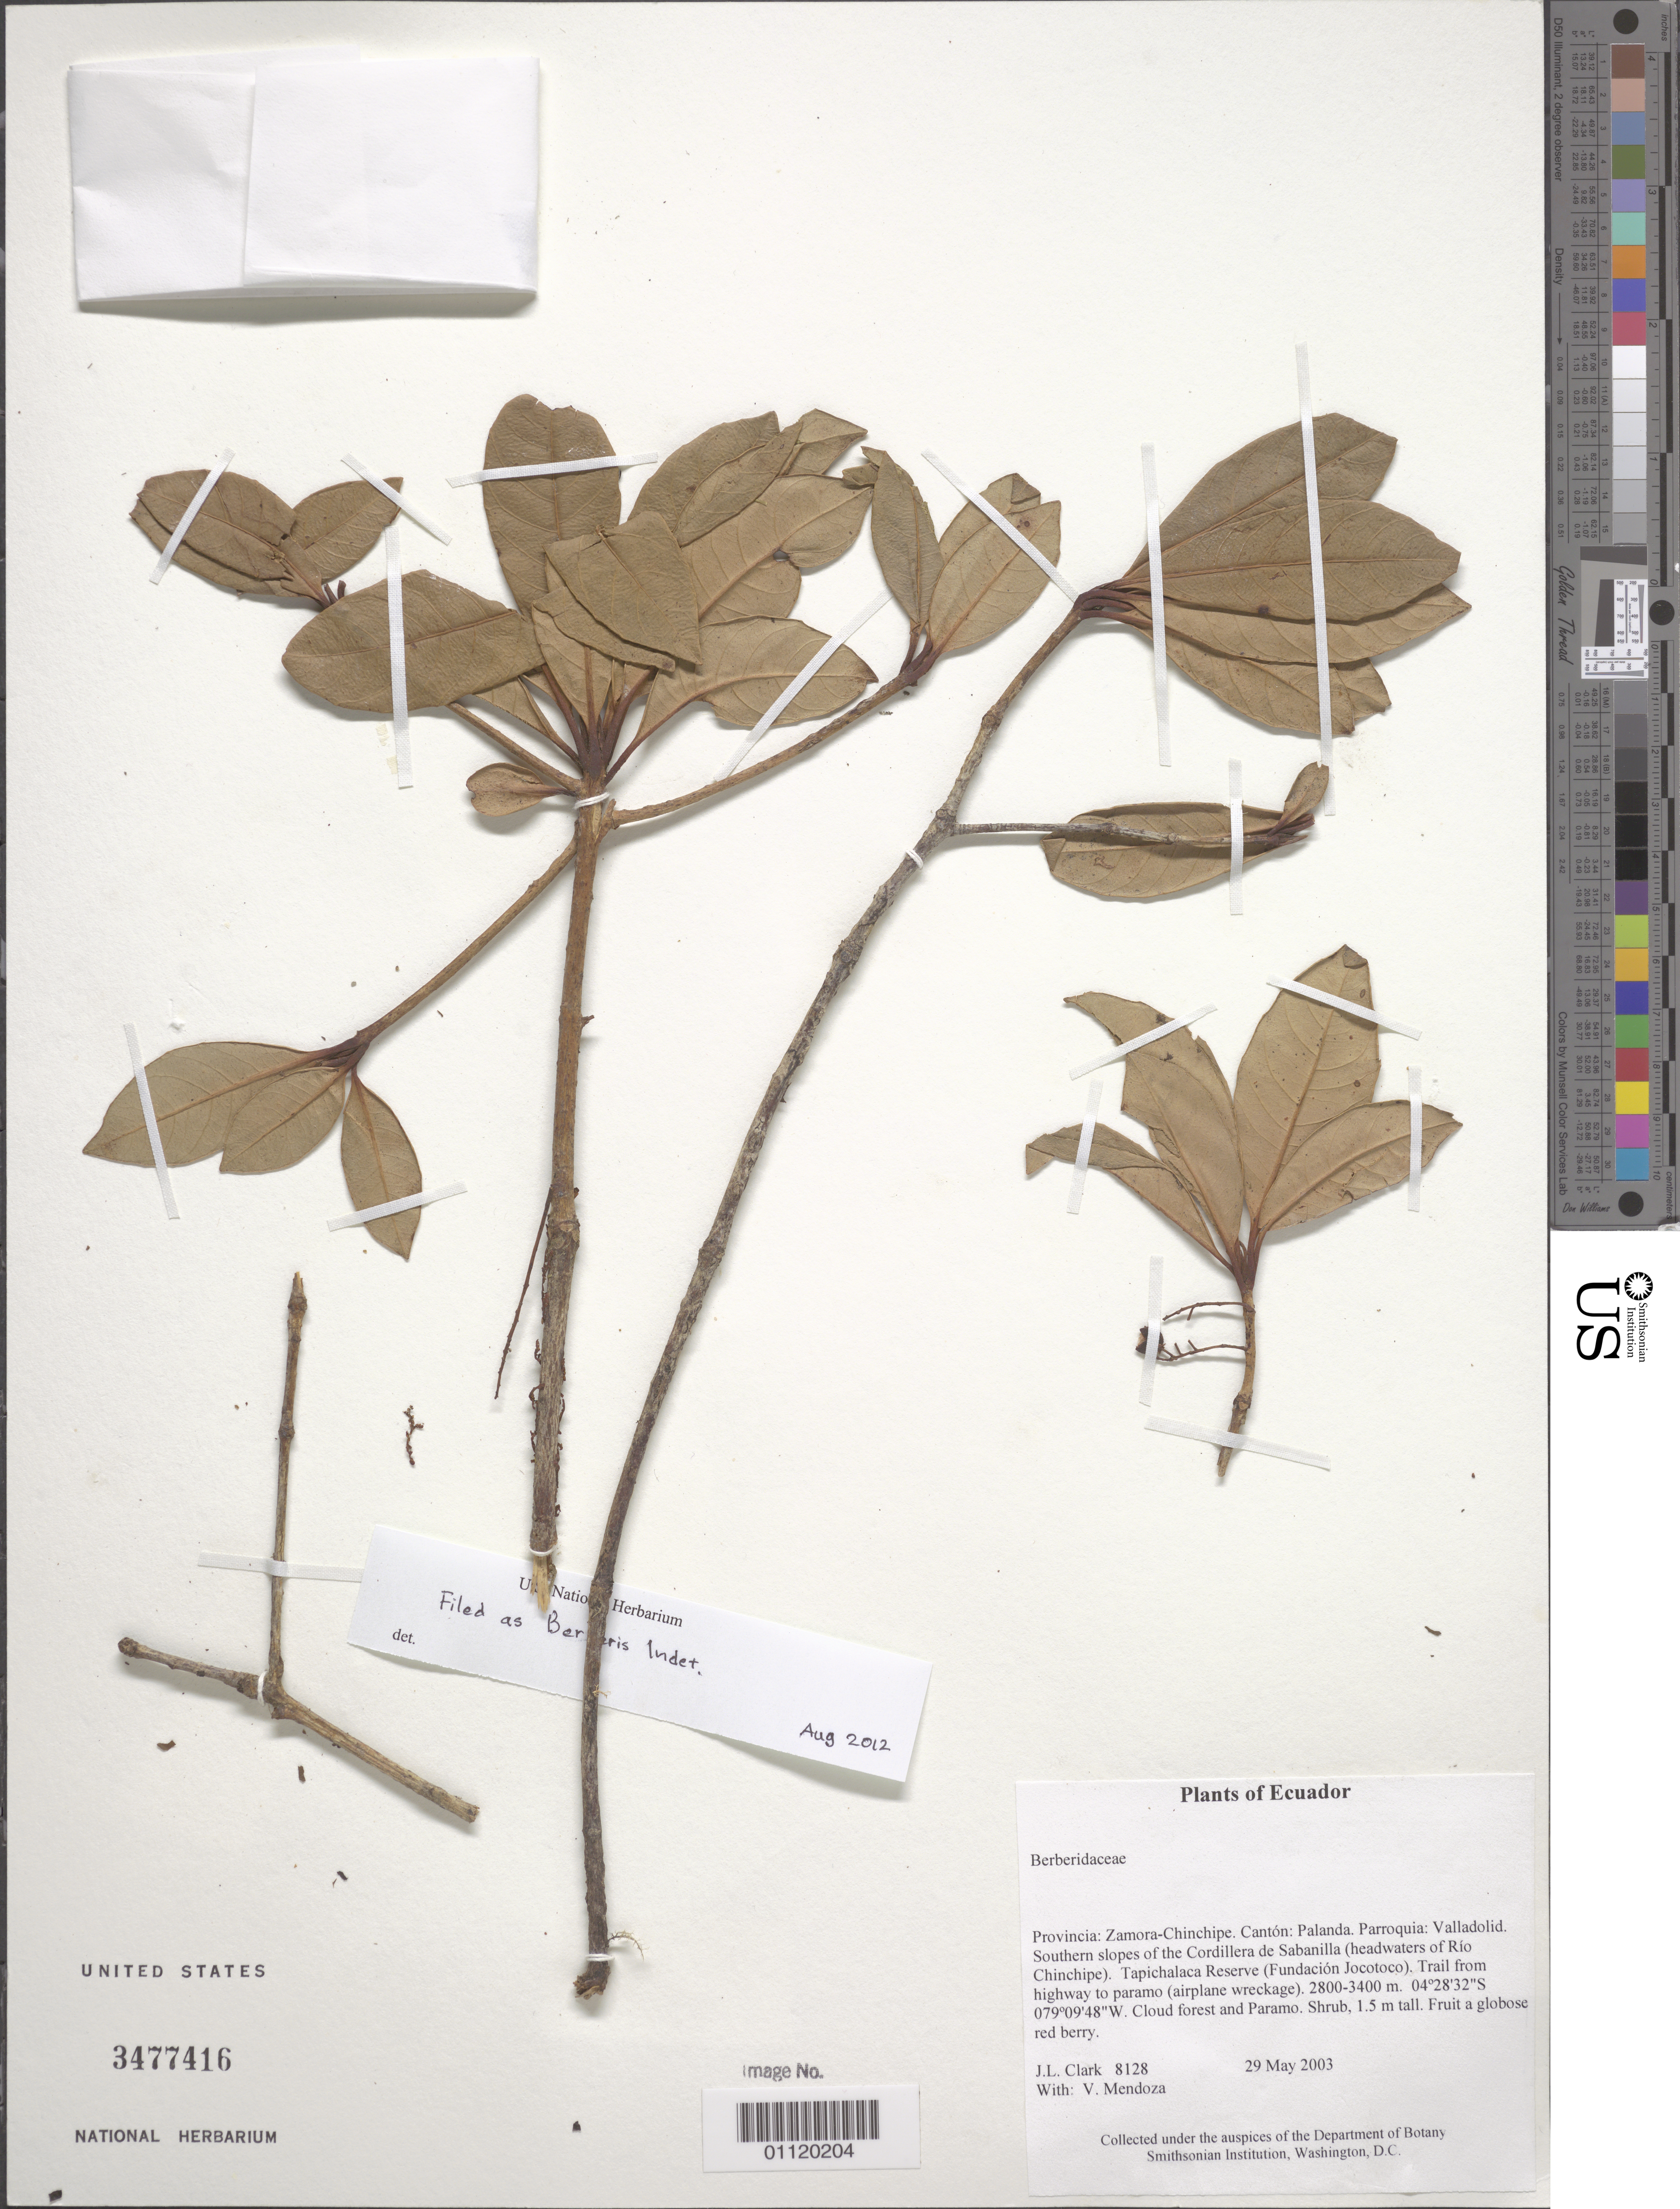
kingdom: Plantae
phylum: Tracheophyta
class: Magnoliopsida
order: Ranunculales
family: Berberidaceae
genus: Berberis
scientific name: Berberis sp.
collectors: J. L. Clark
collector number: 8128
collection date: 2003-05-29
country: Ecuador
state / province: Zamora-Chinchipe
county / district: Palanda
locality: Valladoid. Southern slopes of the Cordillera de Sabanilla (headwaters of Rio Chinchipe). Tapichalaca Reserve (Fundacion Jocotoco). Trail from highway to paramo.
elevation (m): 2800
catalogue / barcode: US 3477416